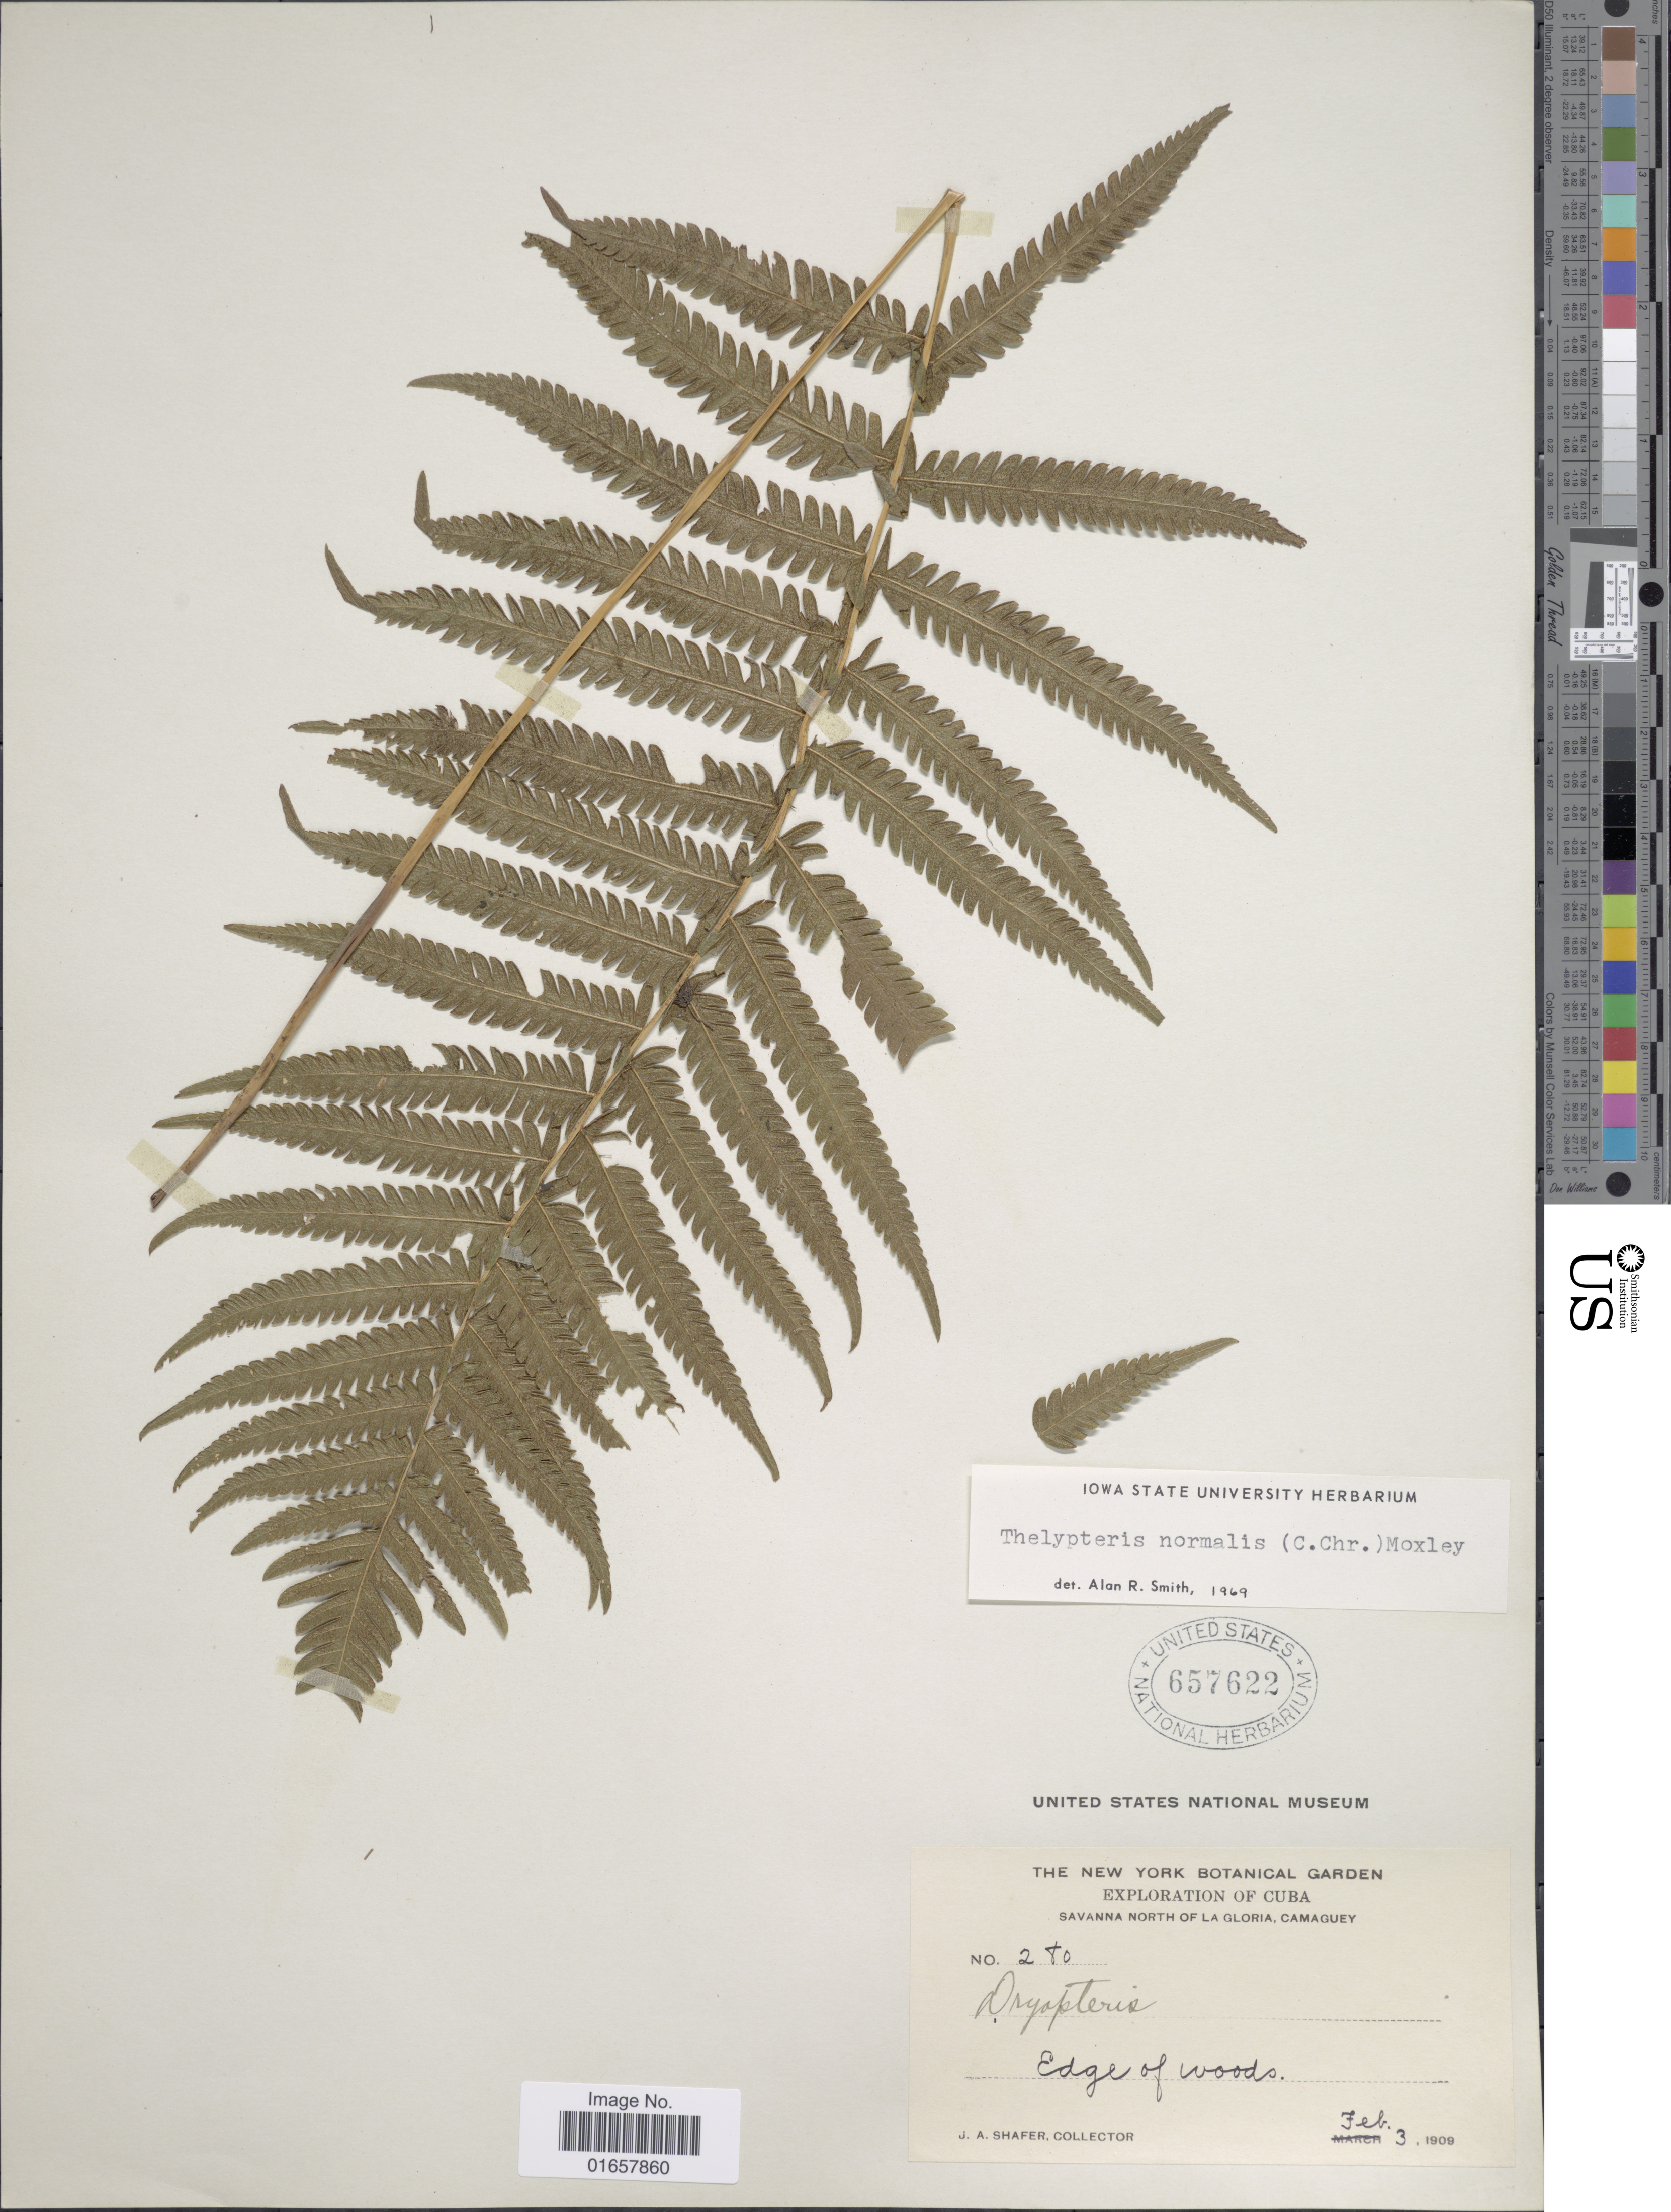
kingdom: Plantae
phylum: Tracheophyta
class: Polypodiopsida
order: Polypodiales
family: Thelypteridaceae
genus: Christella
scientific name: Christella kunthii comb. ined.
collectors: J. A. Shafer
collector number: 280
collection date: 1909-02-03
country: Cuba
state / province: Camagüey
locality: Cuba, Savannah North of La Gloria.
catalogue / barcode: US 657622